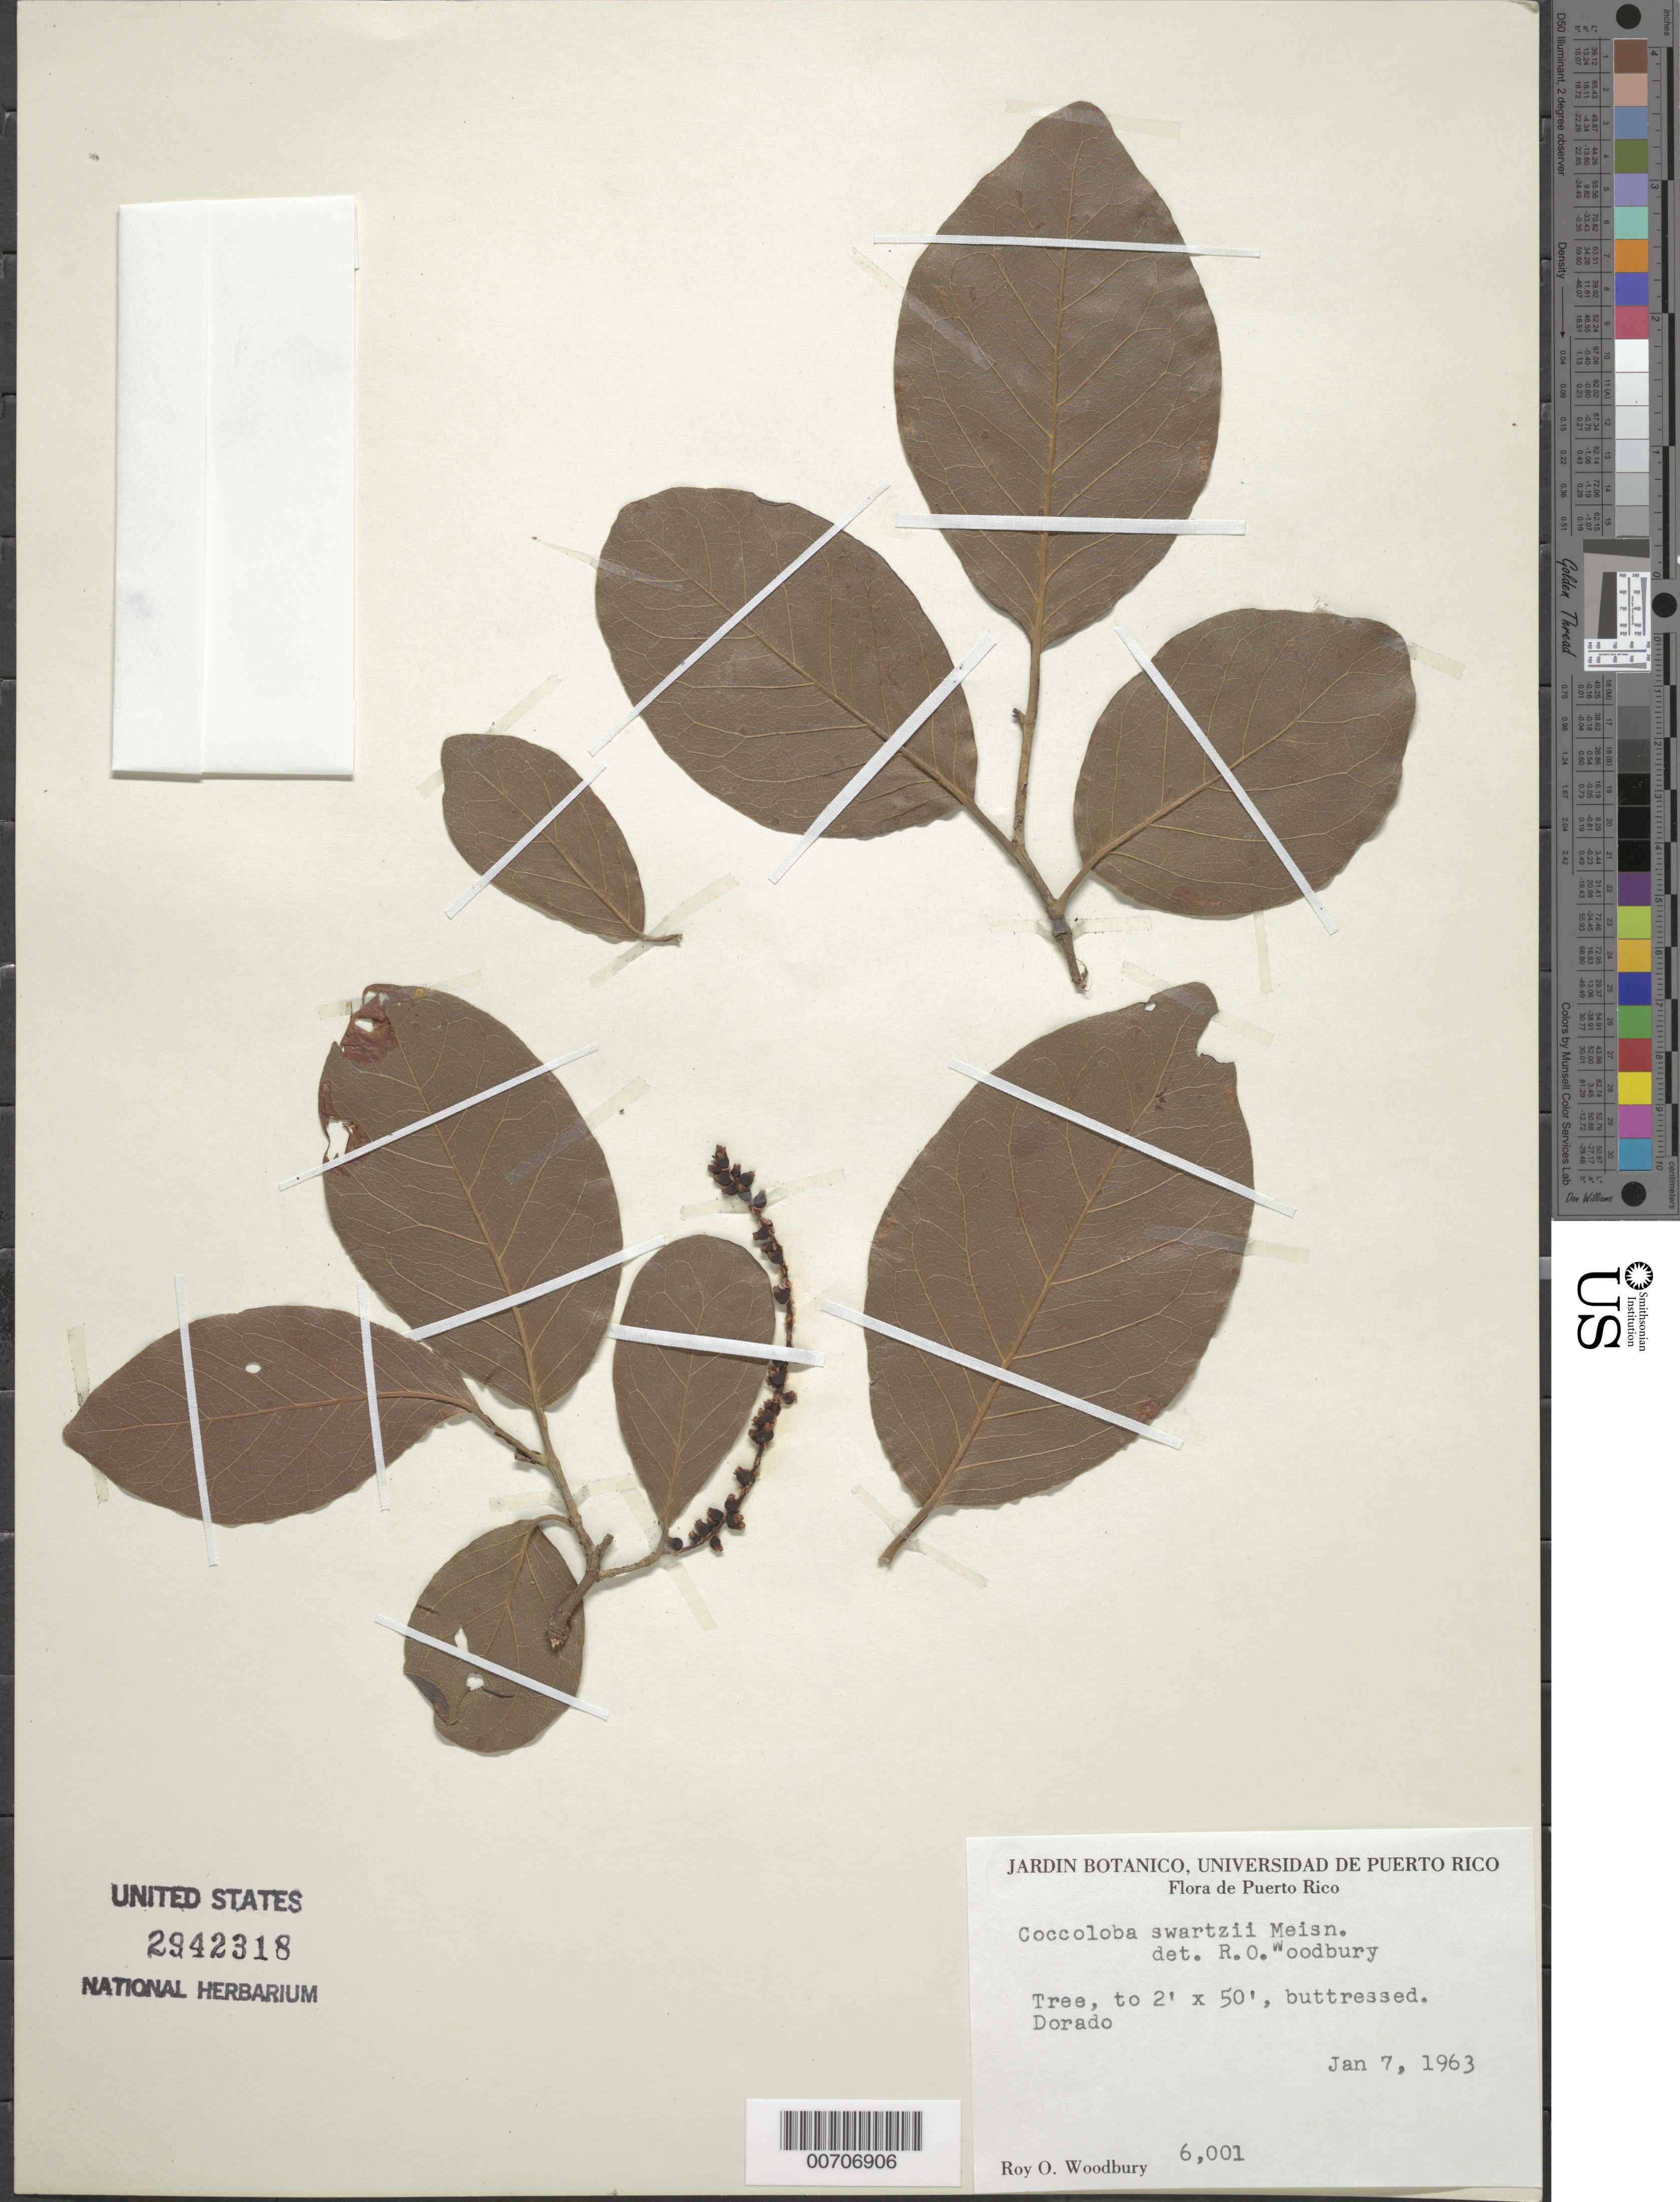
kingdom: Plantae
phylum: Tracheophyta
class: Magnoliopsida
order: Caryophyllales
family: Polygonaceae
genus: Coccoloba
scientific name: Coccoloba swartzii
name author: Meisn.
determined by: Woodbury, R. O.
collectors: R. O. Woodbury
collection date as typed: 07 Jan 1963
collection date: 1963-01-07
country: Puerto Rico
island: Greater Antilles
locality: Dorado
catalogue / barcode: US 2942318